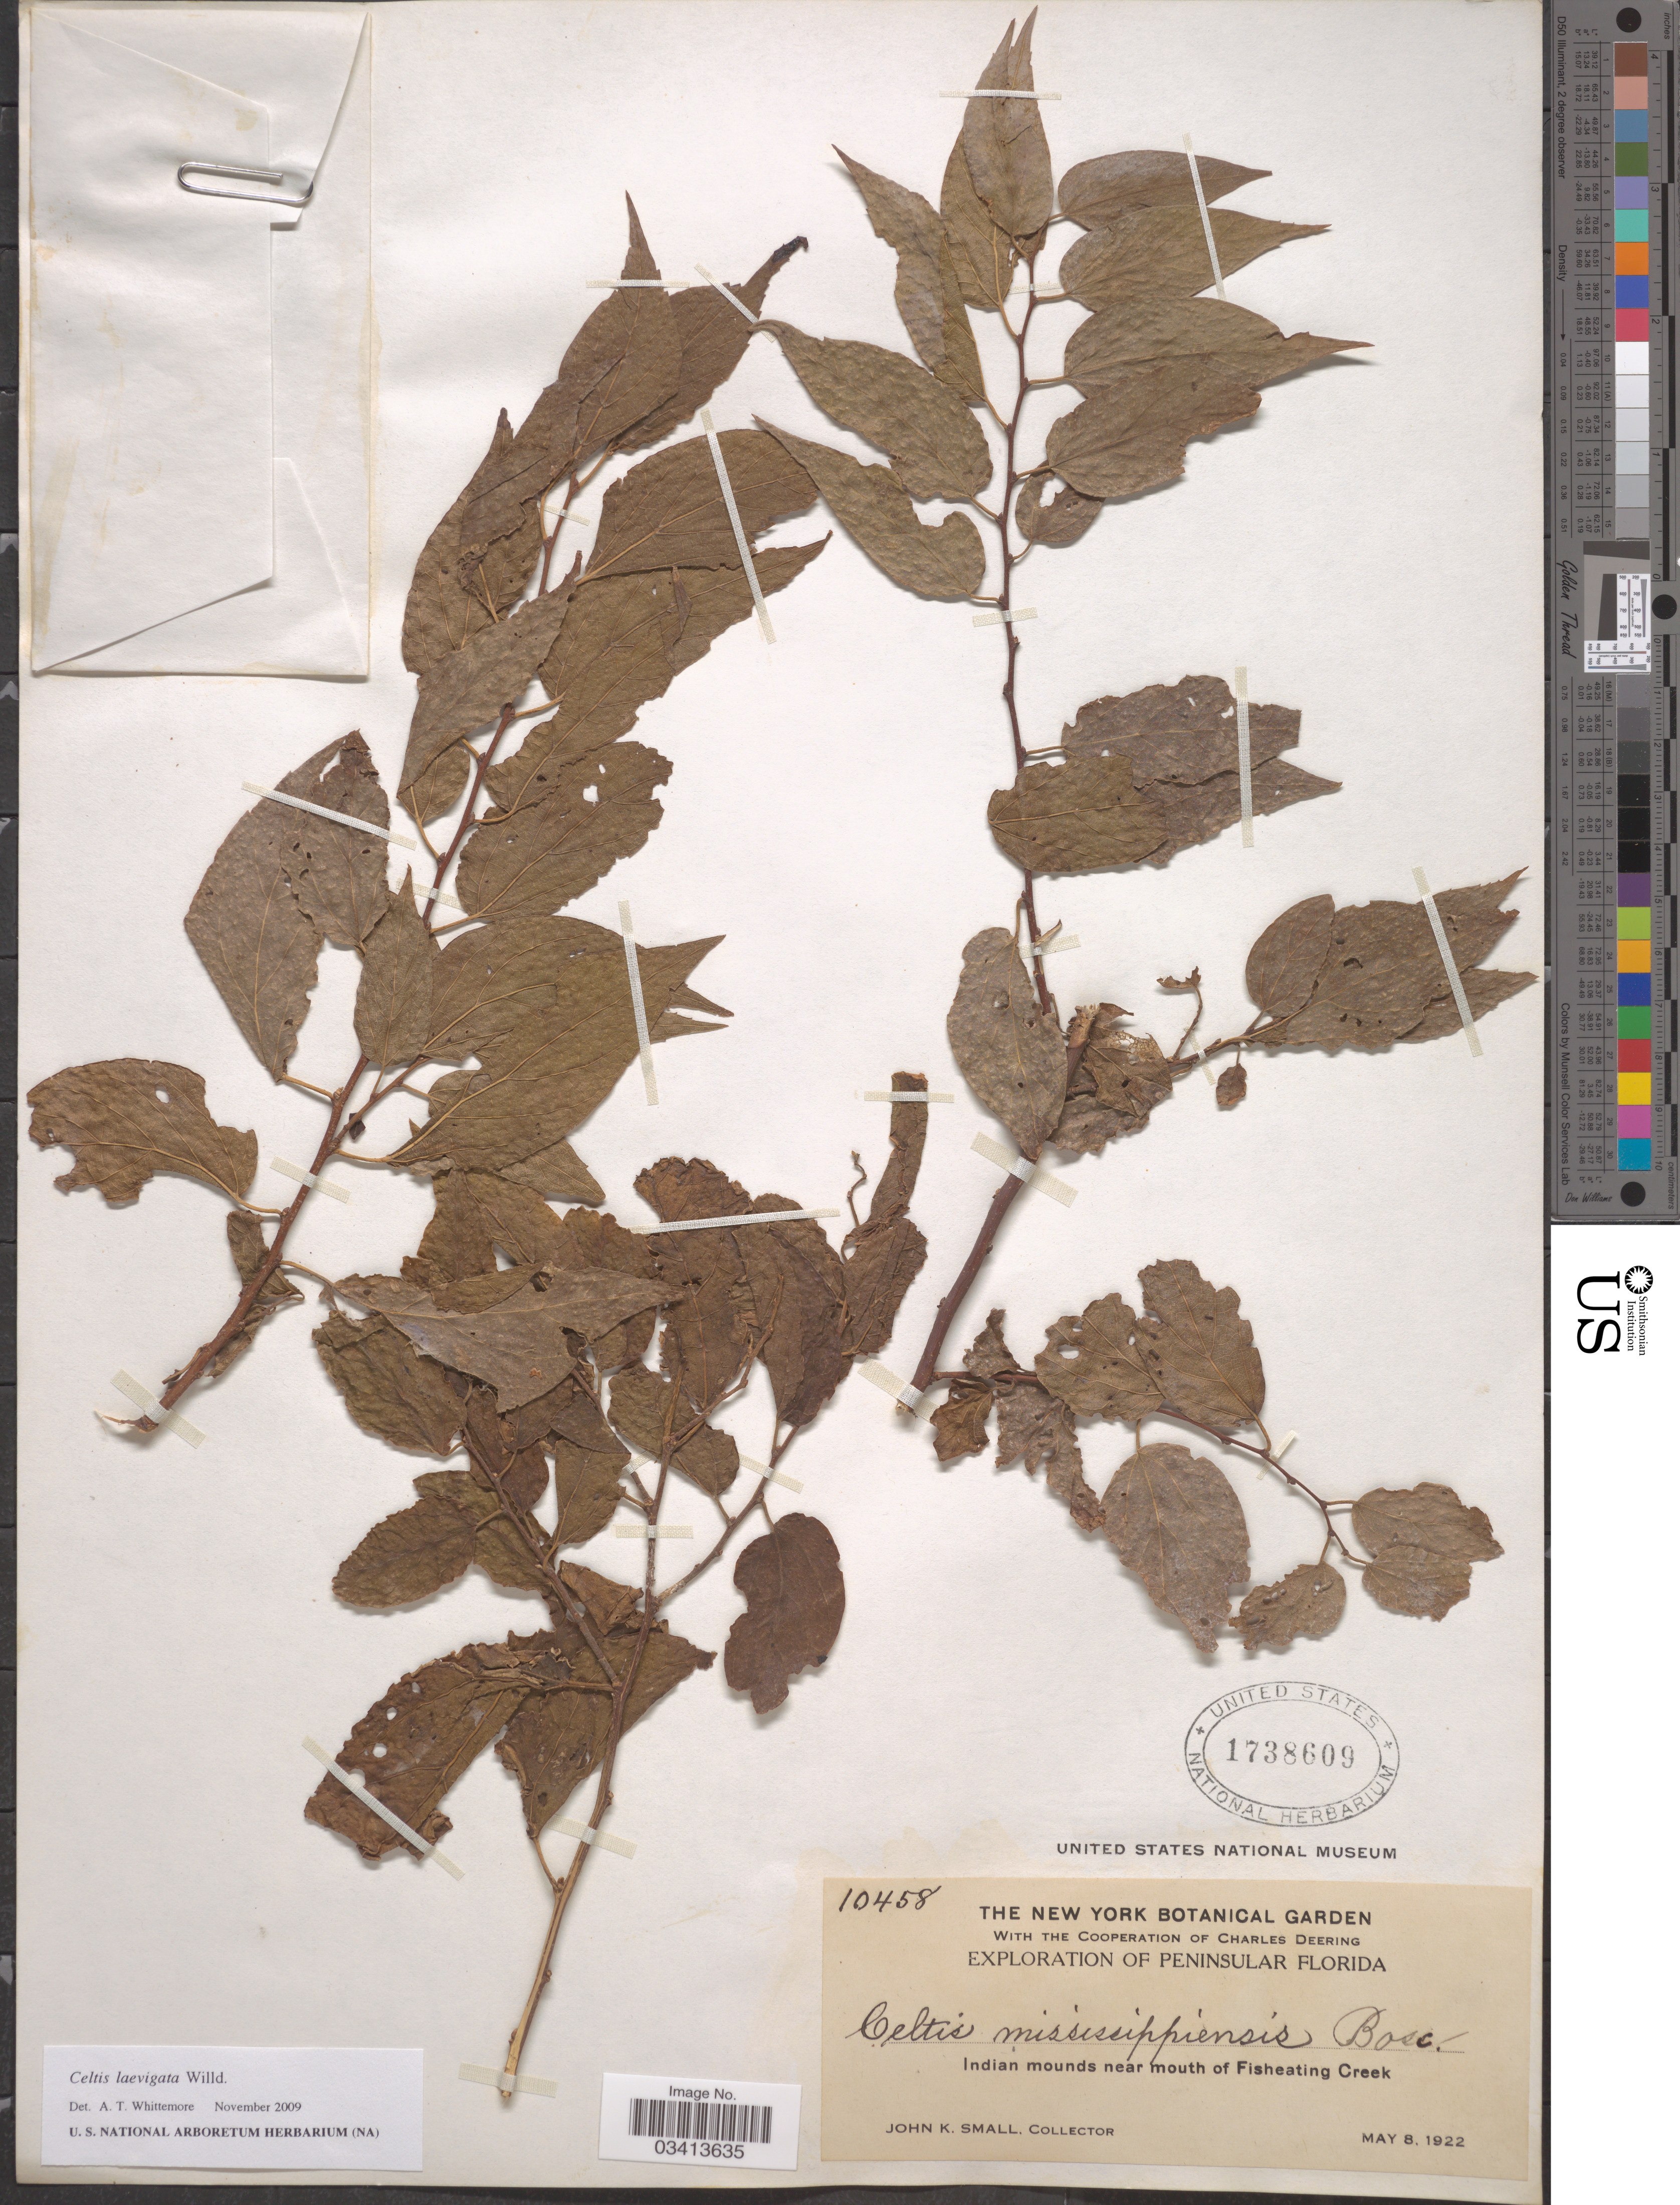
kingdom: Plantae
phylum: Tracheophyta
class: Magnoliopsida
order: Rosales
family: Cannabaceae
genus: Celtis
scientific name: Celtis laevigata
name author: Willd.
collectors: J. K. Small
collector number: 10458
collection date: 1922-05-08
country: United States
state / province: Florida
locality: Peninsular Florida. Indian mounds near mouth of Fisheating Creek.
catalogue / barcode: US 1738609